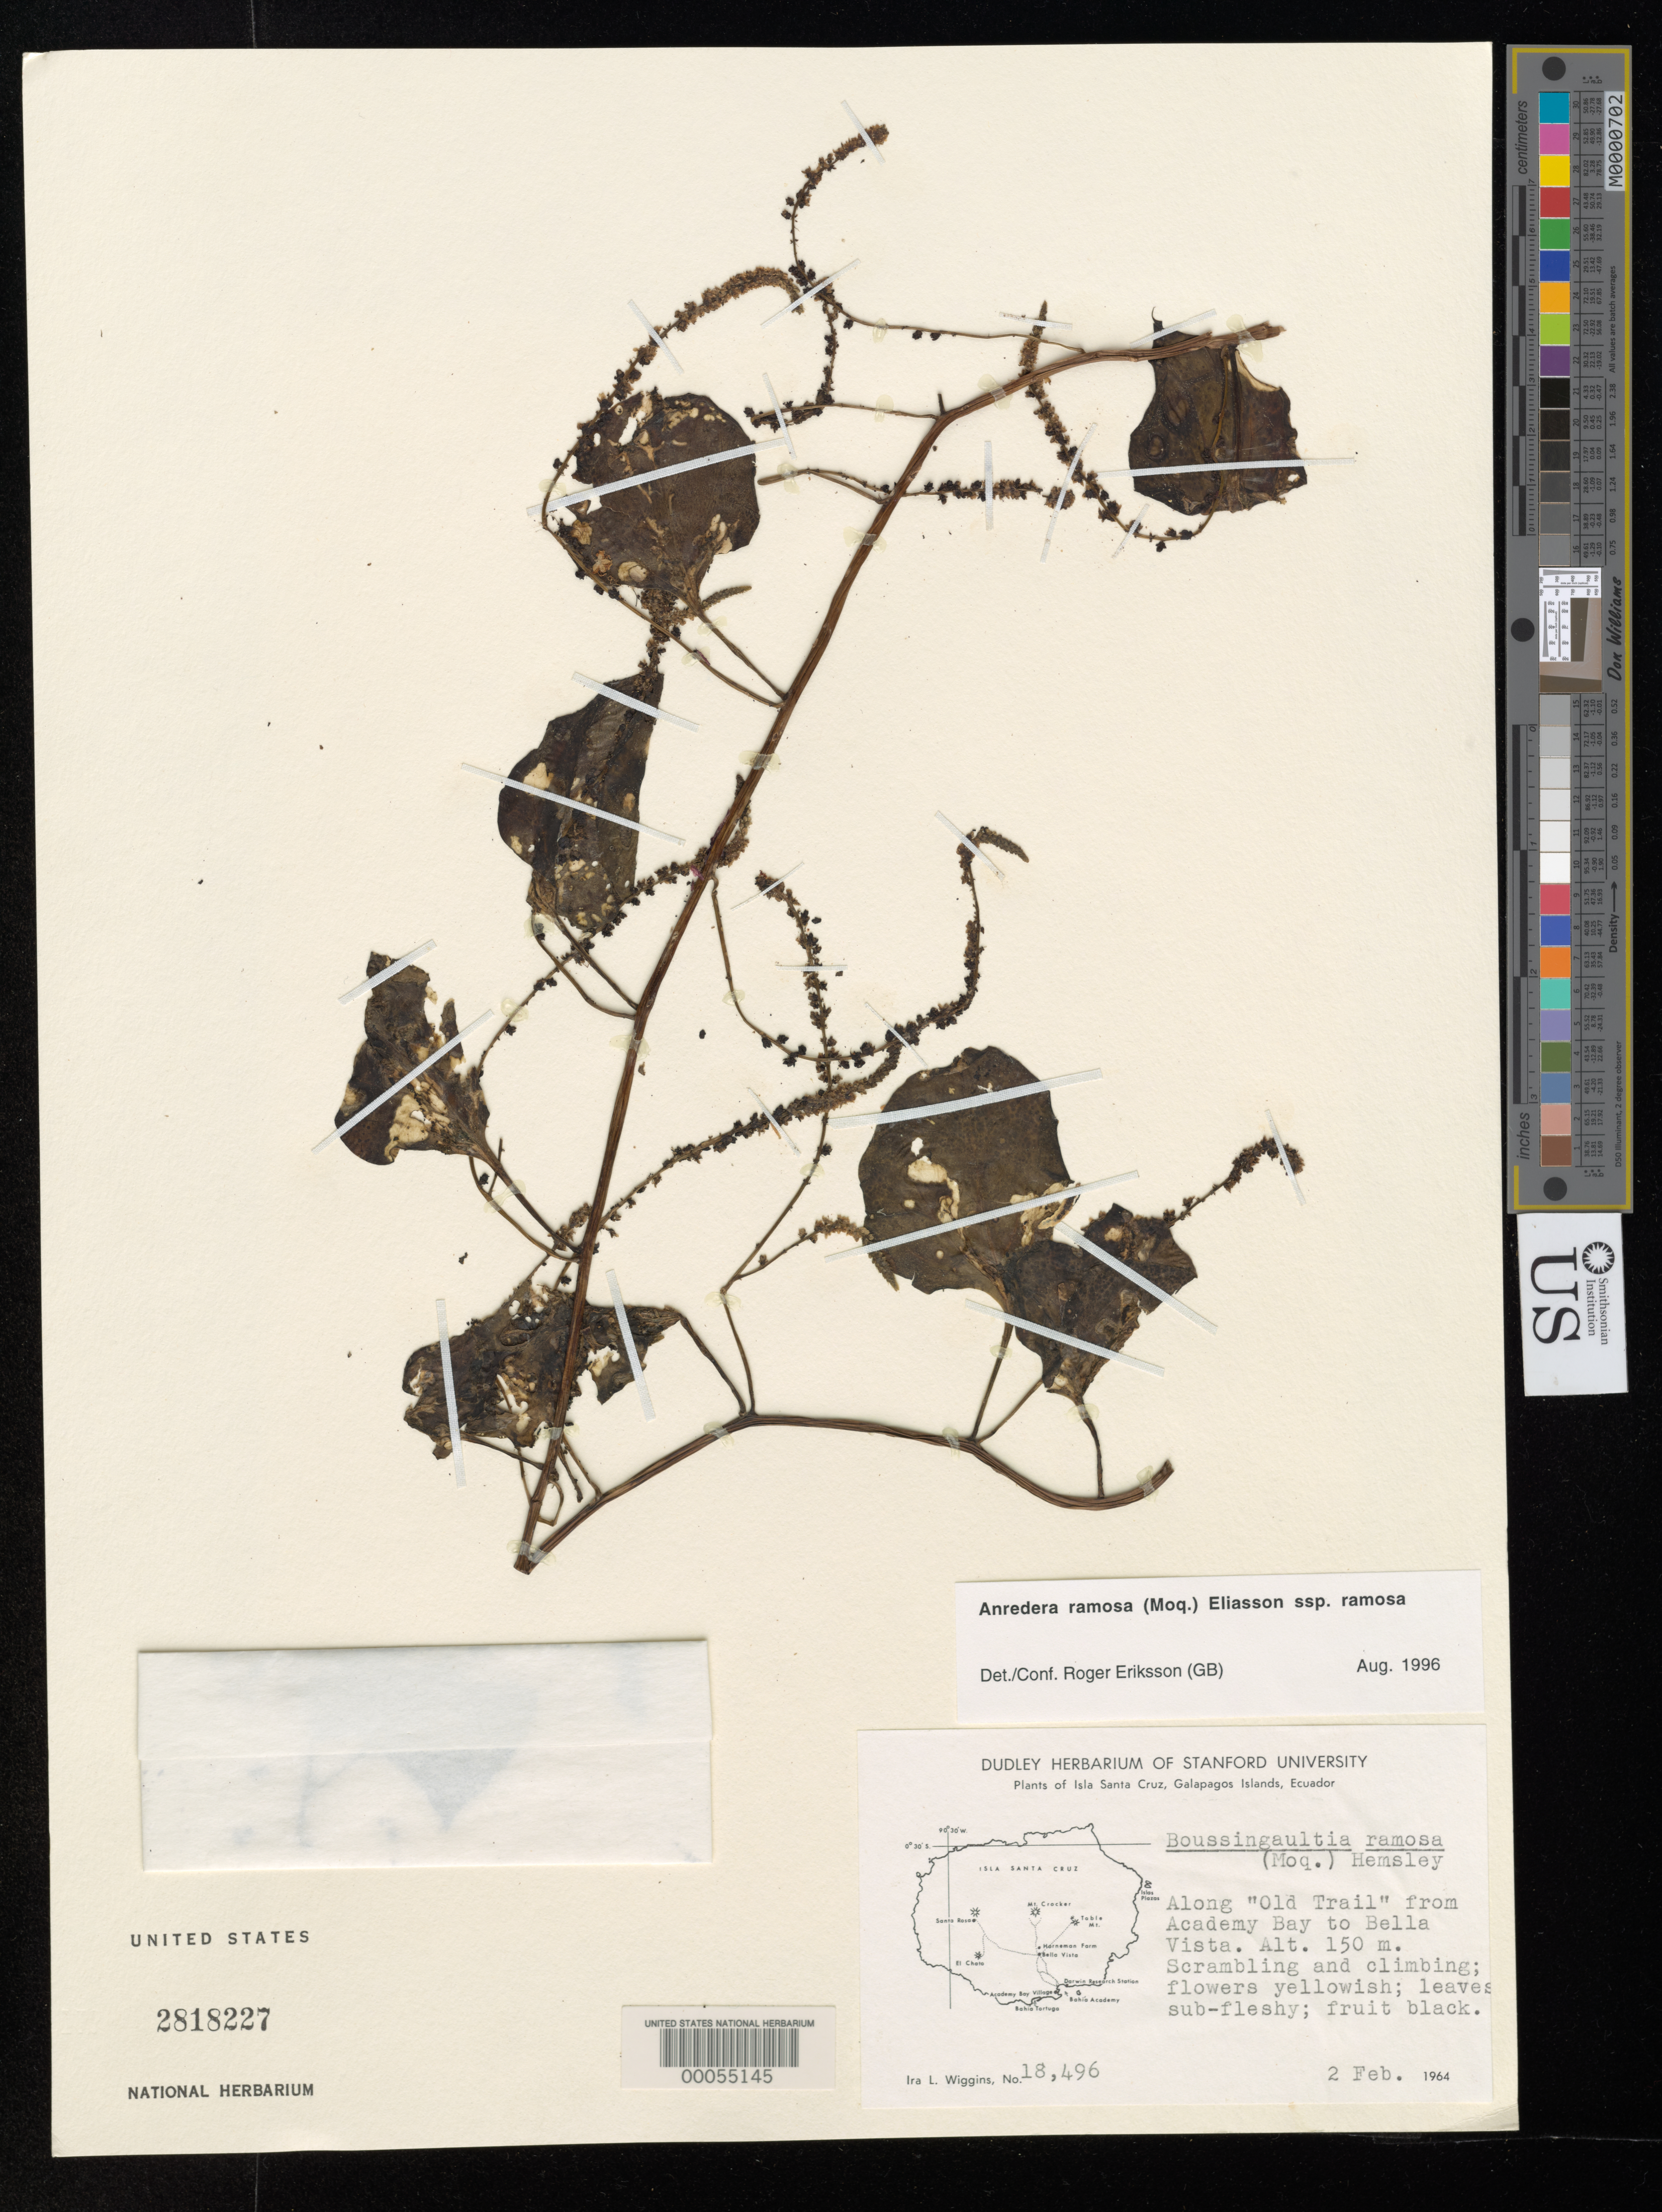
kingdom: Plantae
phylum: Tracheophyta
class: Magnoliopsida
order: Caryophyllales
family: Basellaceae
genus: Anredera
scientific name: Anredera ramosa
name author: (Moq.) Eliasson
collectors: I. L. Wiggins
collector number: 18496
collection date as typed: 02 Feb 1964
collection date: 1964-02-02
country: Ecuador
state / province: Colón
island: Santa Cruz [Indefatigable, Chaves]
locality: Along "old Trail" from Academy Bay to Bella Vista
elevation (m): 150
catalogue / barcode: US 2818227